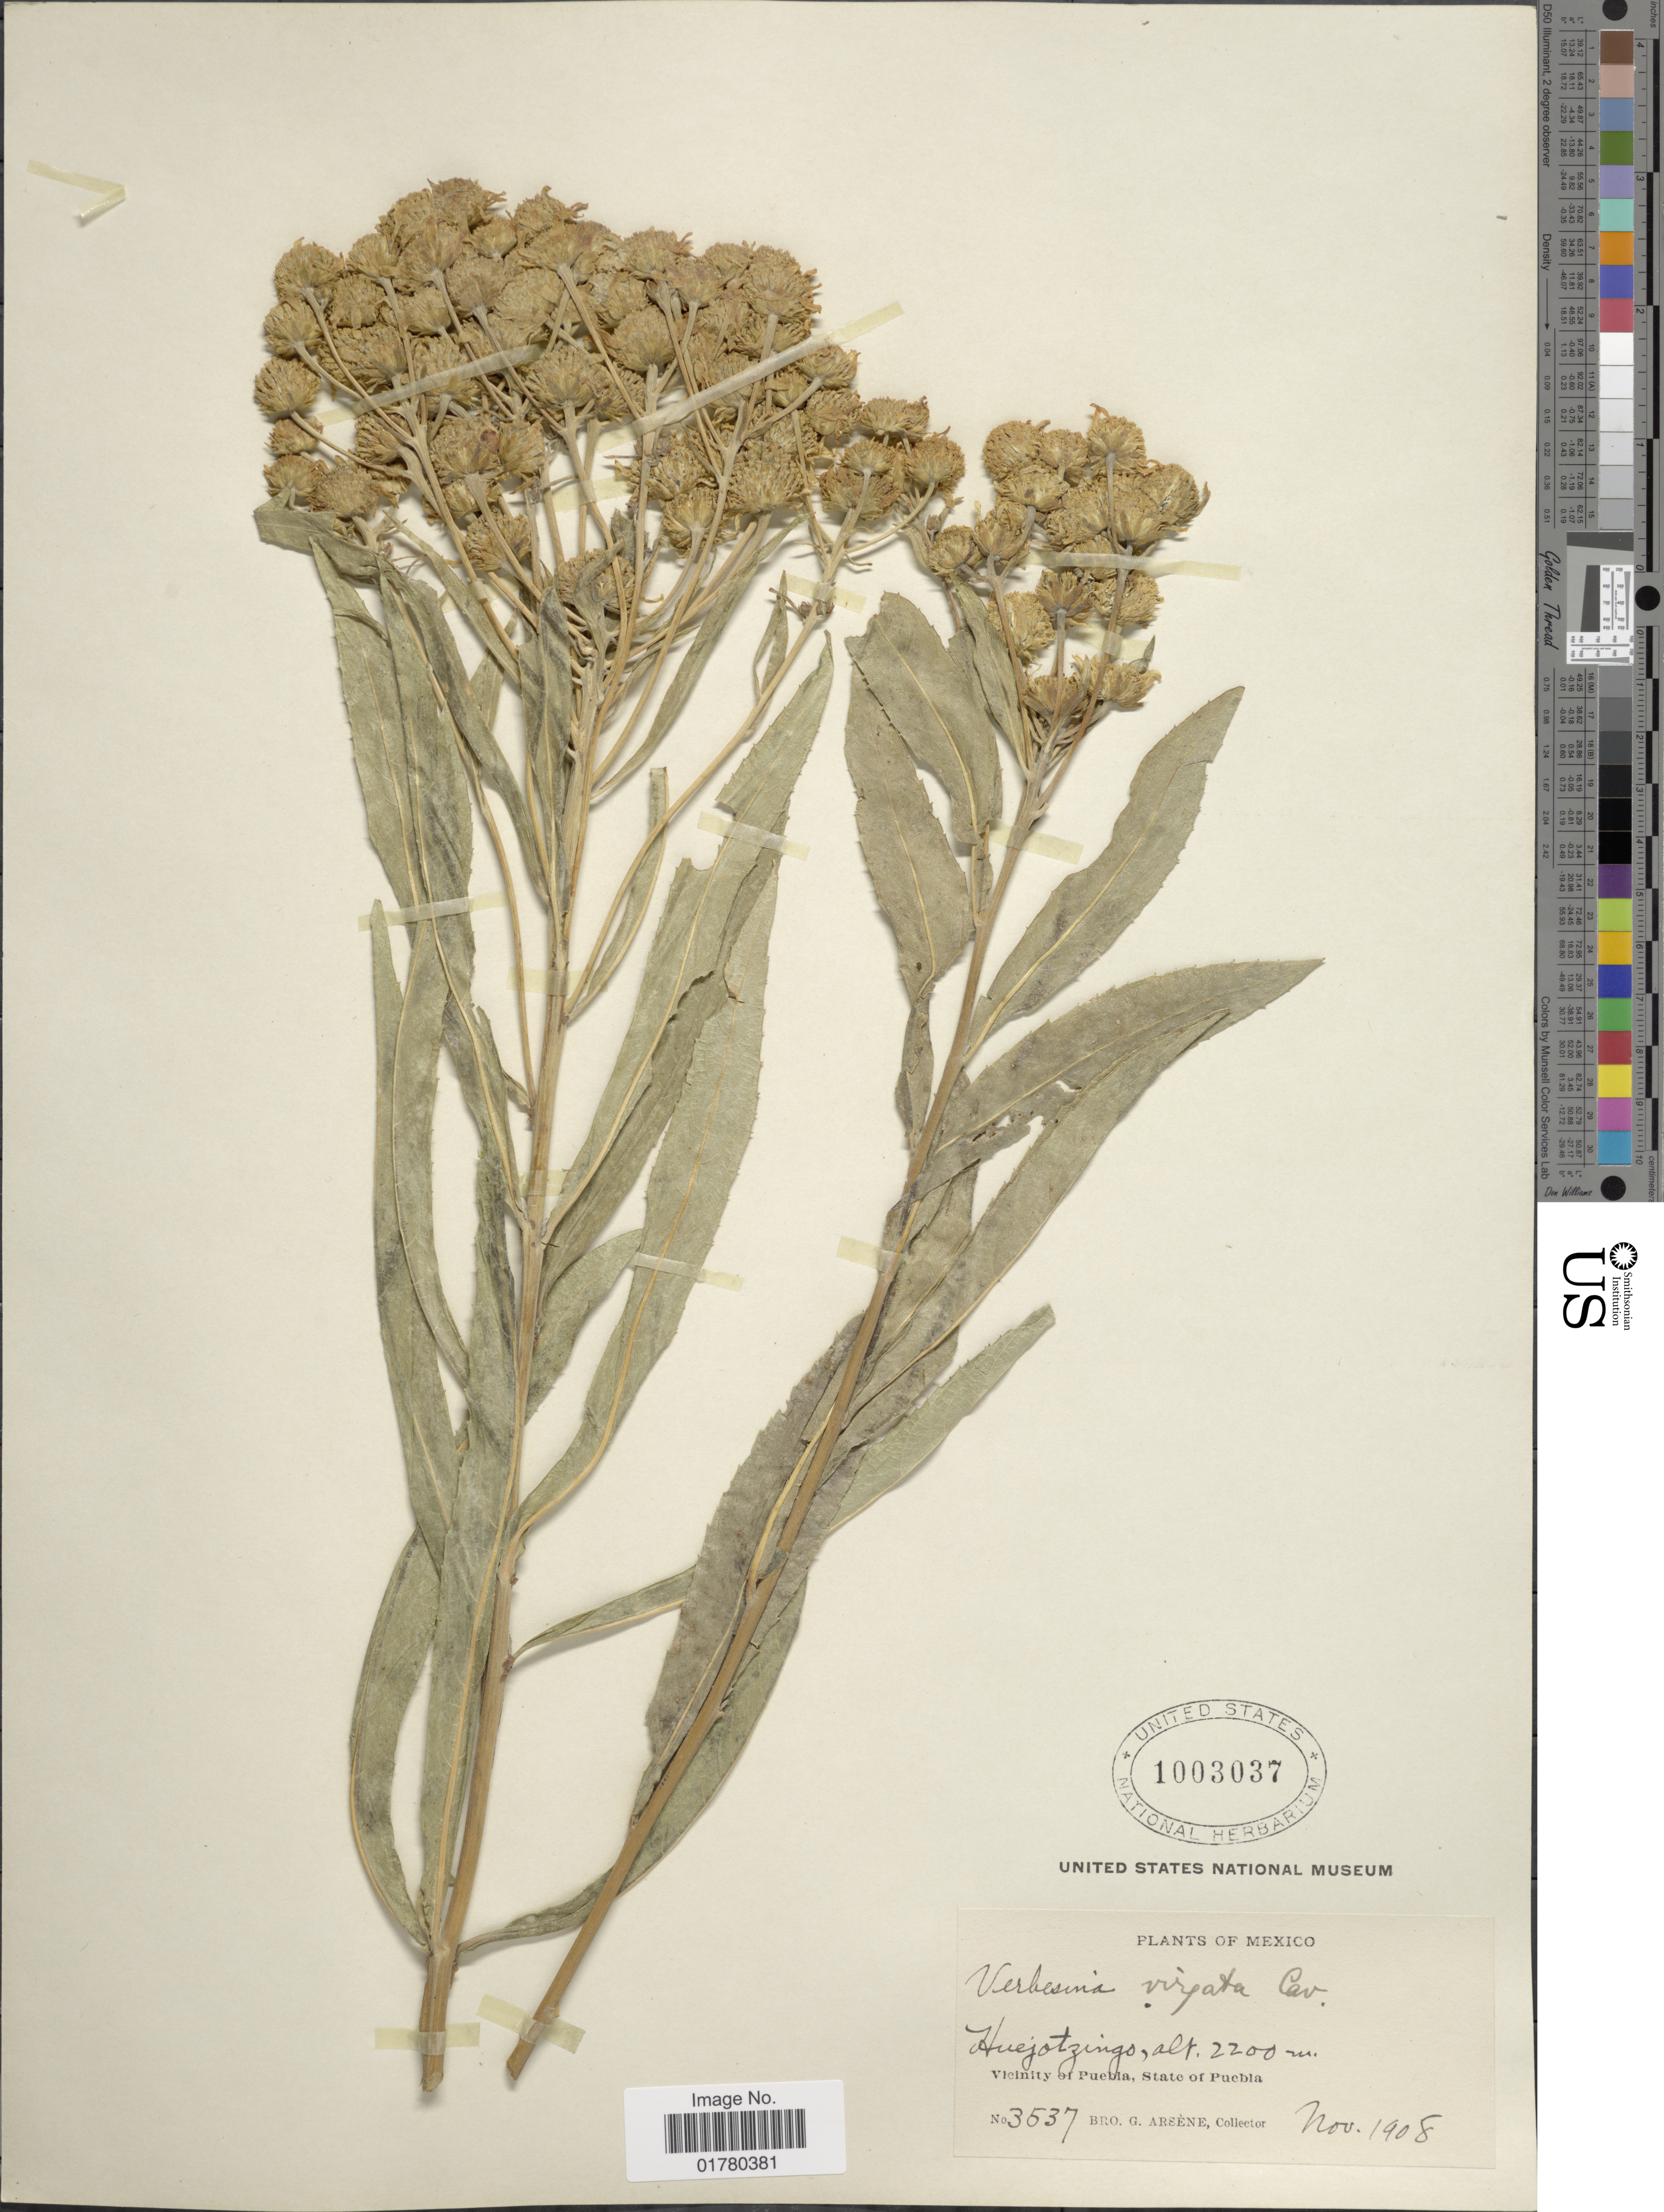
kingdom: Plantae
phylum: Tracheophyta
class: Magnoliopsida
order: Asterales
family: Asteraceae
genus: Verbesina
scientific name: Verbesina virgata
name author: Cav.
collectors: Bro. G. Arsène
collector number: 3537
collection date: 1908-11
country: Mexico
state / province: Puebla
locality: Huejotzingo, Vicinity of Puebla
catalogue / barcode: US 1003037